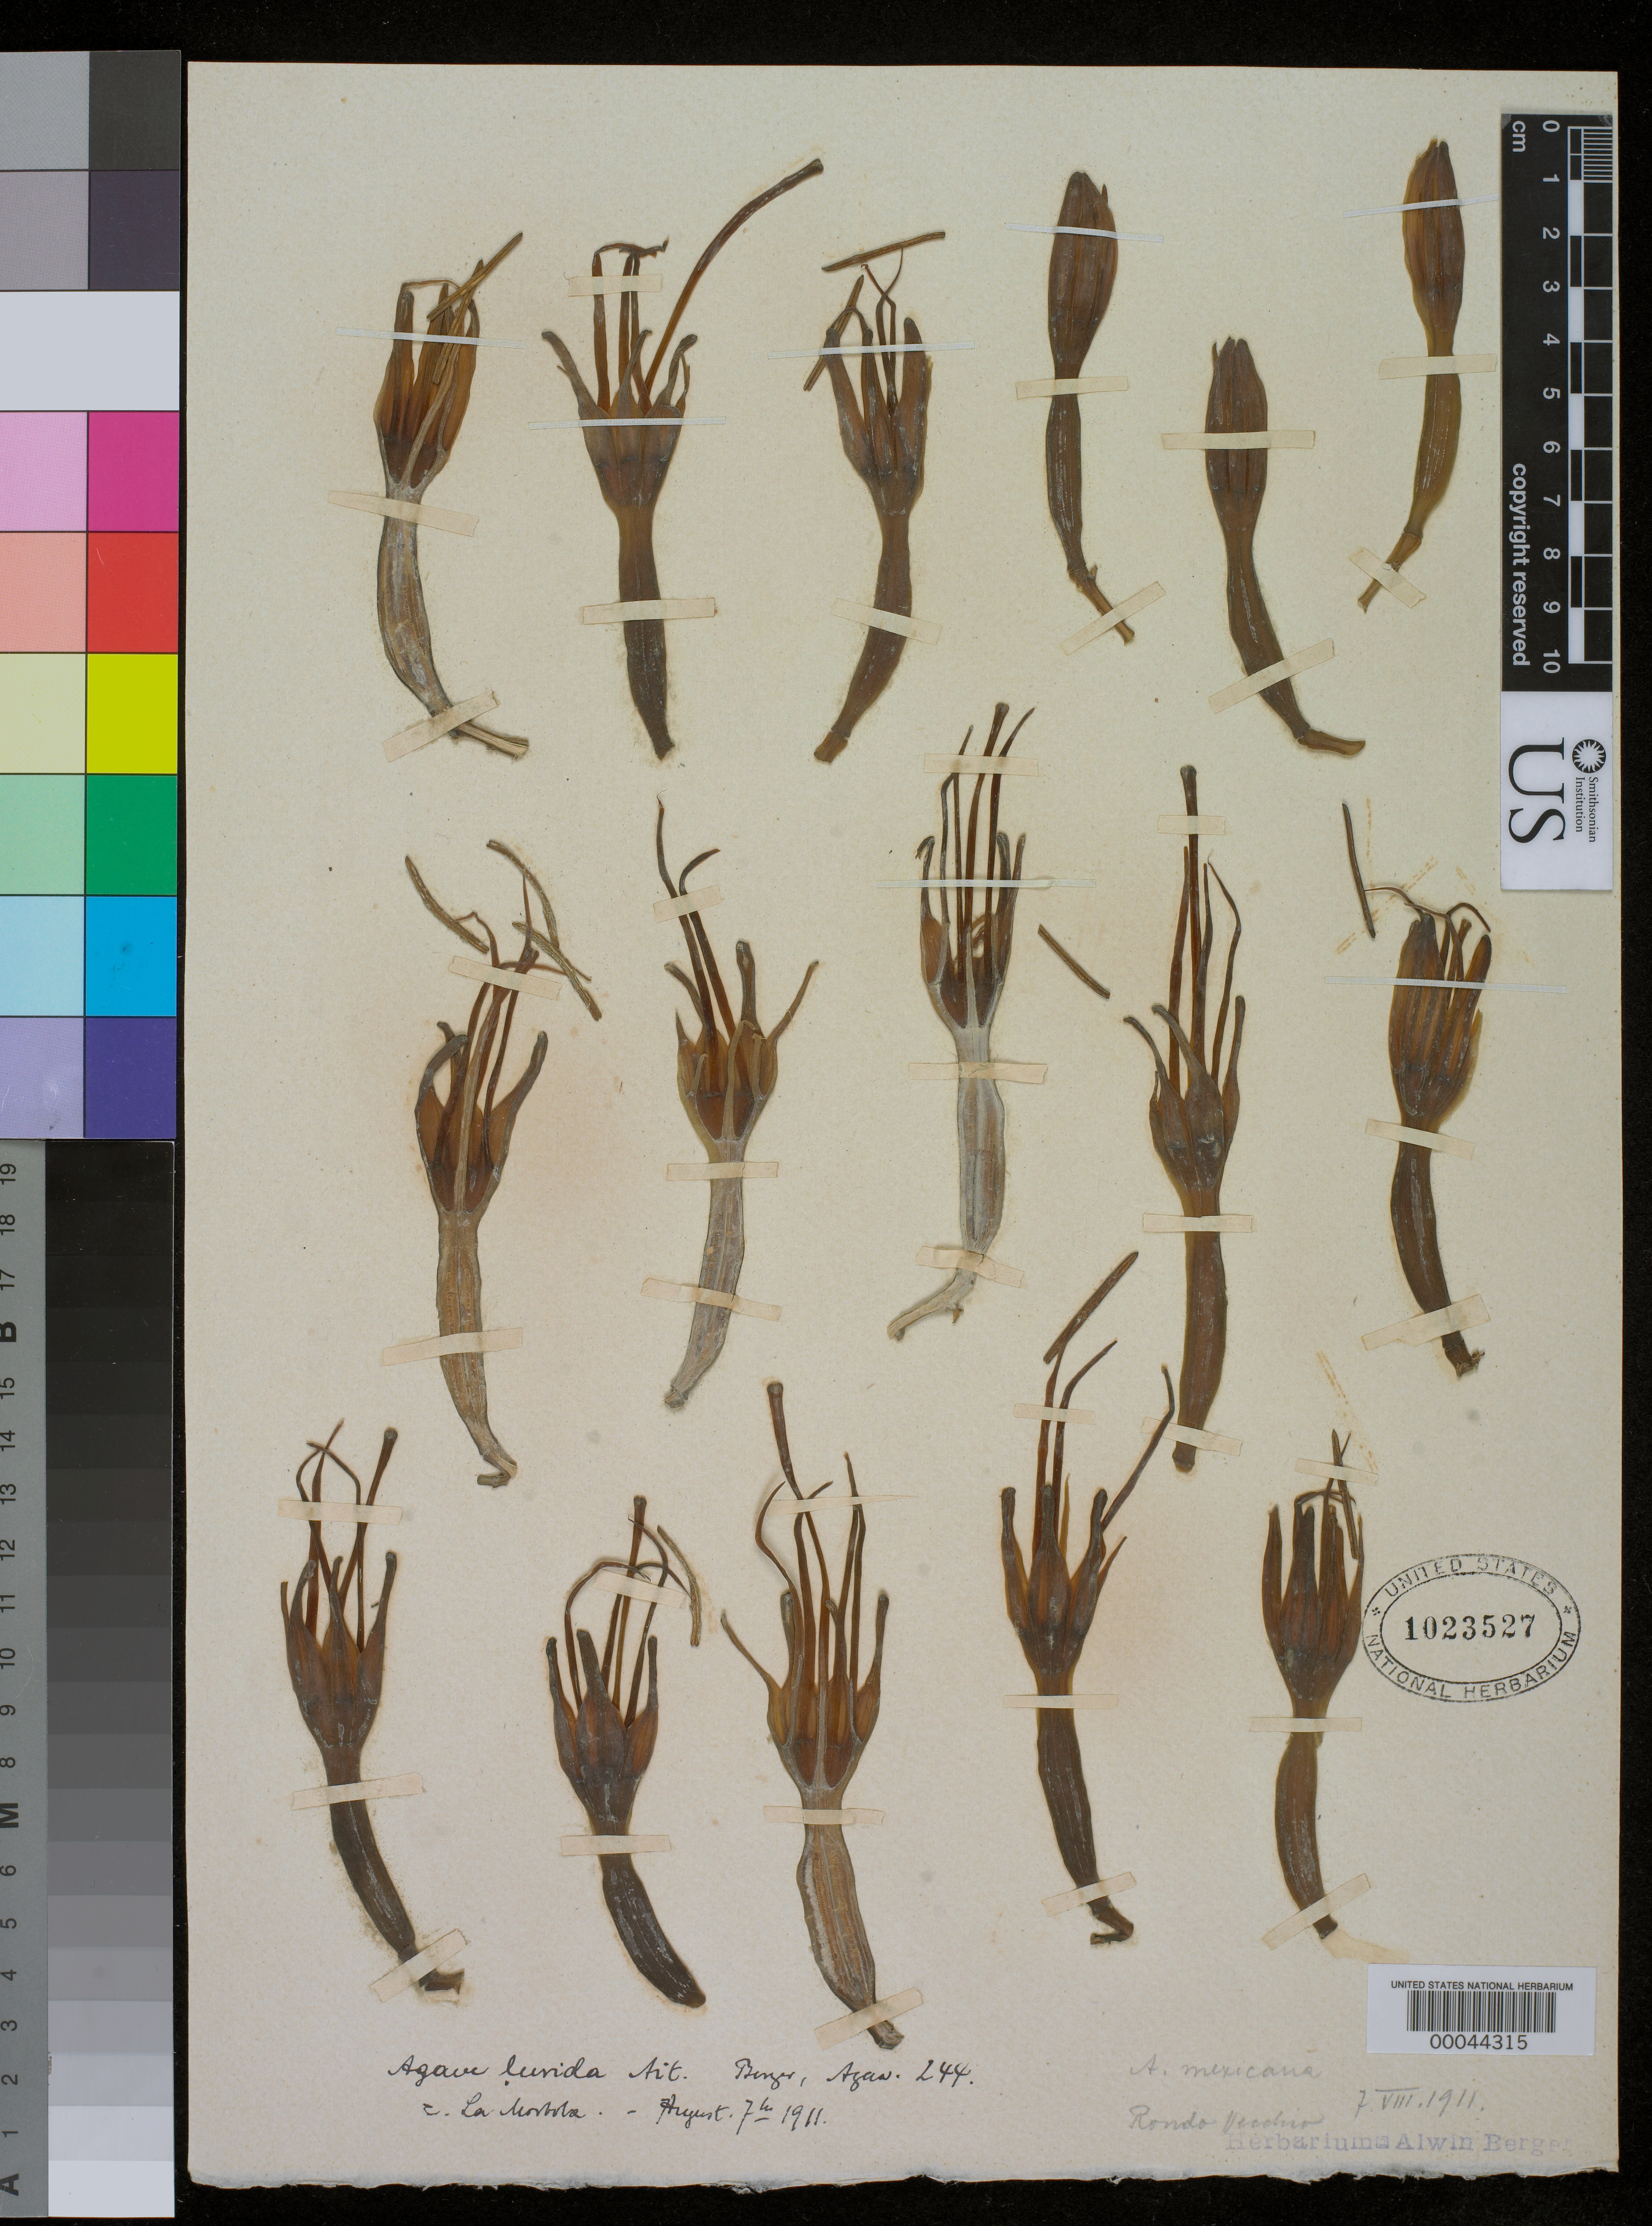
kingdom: Plantae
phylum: Tracheophyta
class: Liliopsida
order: Asparagales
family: Asparagaceae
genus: Agave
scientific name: Agave lurida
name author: Aiton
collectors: ex herb. A. Berger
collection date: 1909-06-02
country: Mexico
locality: Cultivated at La Mortola, Italy.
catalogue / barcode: US 1023527